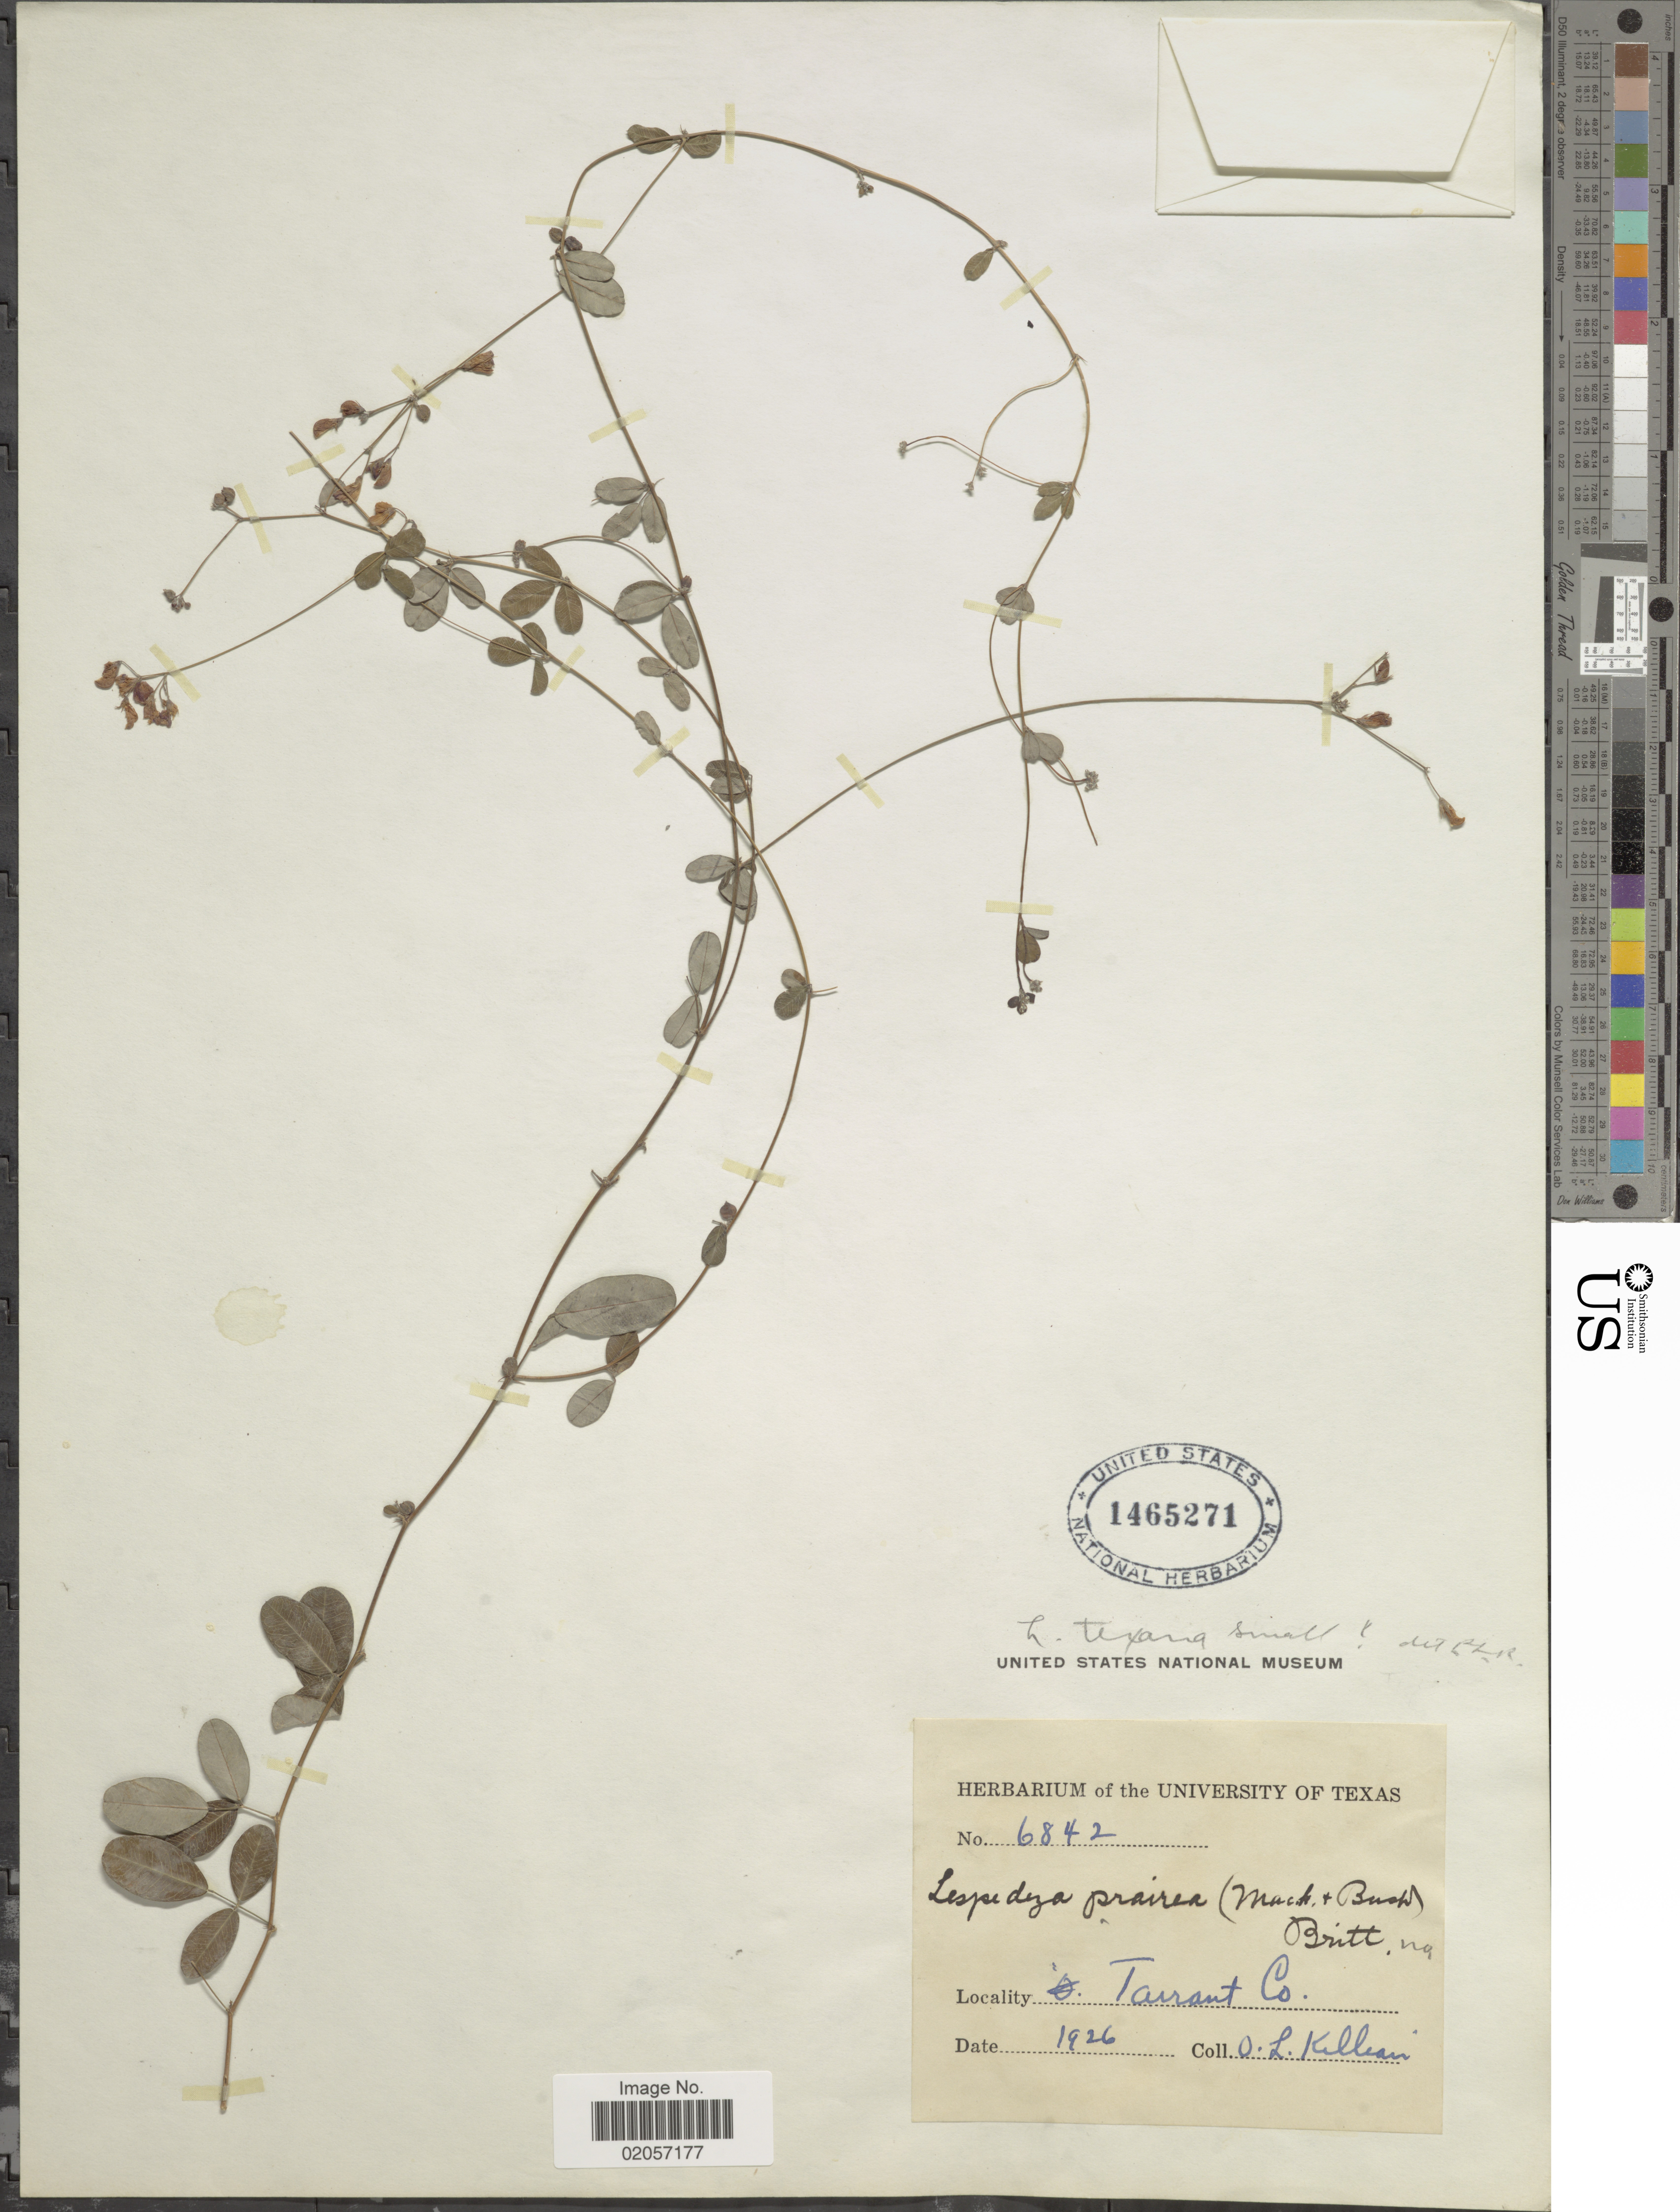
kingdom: Plantae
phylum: Tracheophyta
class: Magnoliopsida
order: Fabales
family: Fabaceae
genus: Lespedeza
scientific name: Lespedeza texana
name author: Britton in Small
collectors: O. Killian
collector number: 6842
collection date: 1926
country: United States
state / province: Texas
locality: Tarrant Co.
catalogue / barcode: US 1465271